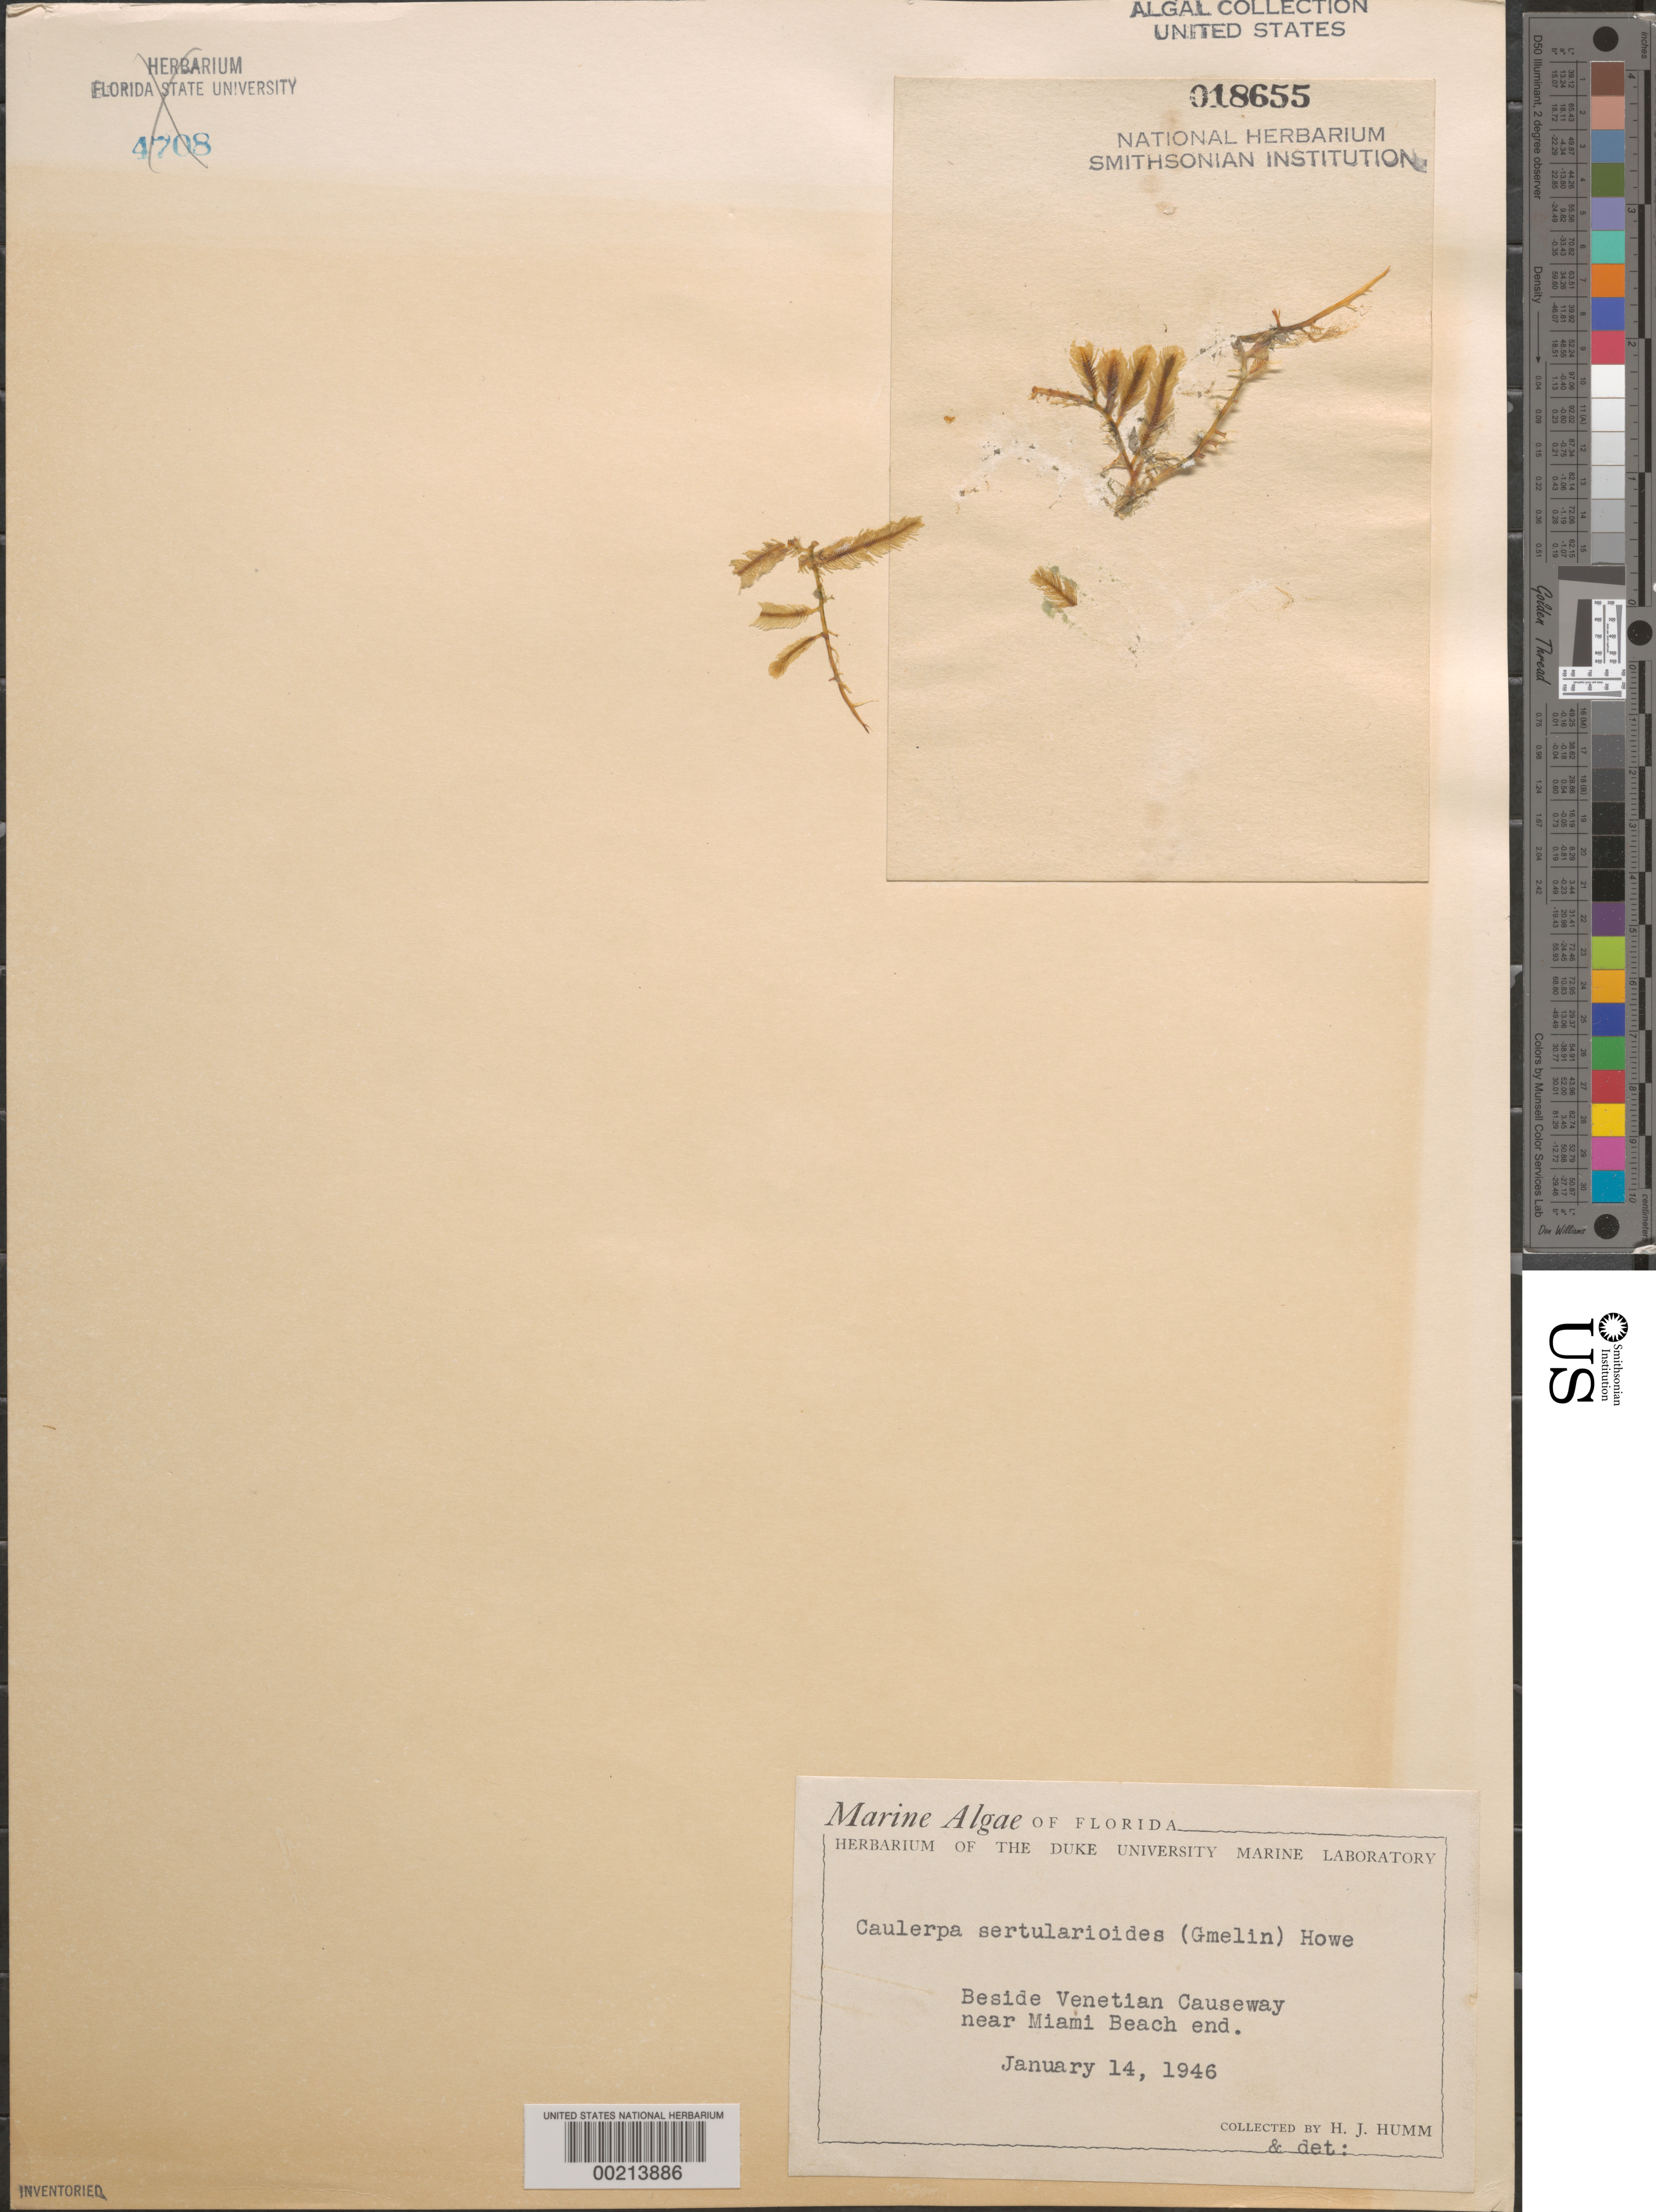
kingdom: Plantae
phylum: Chlorophyta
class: Ulvophyceae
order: Bryopsidales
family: Caulerpaceae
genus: Caulerpa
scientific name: Caulerpa sertularioides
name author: (S.G. Gmel.) M. Howe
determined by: Humm, Harold J.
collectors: H. J. Humm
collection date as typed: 14 Jan 1946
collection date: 1946-01-14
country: United States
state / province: Florida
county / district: Miami-Dade County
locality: Venetian Causeway near Miami Beach end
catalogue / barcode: US 18655